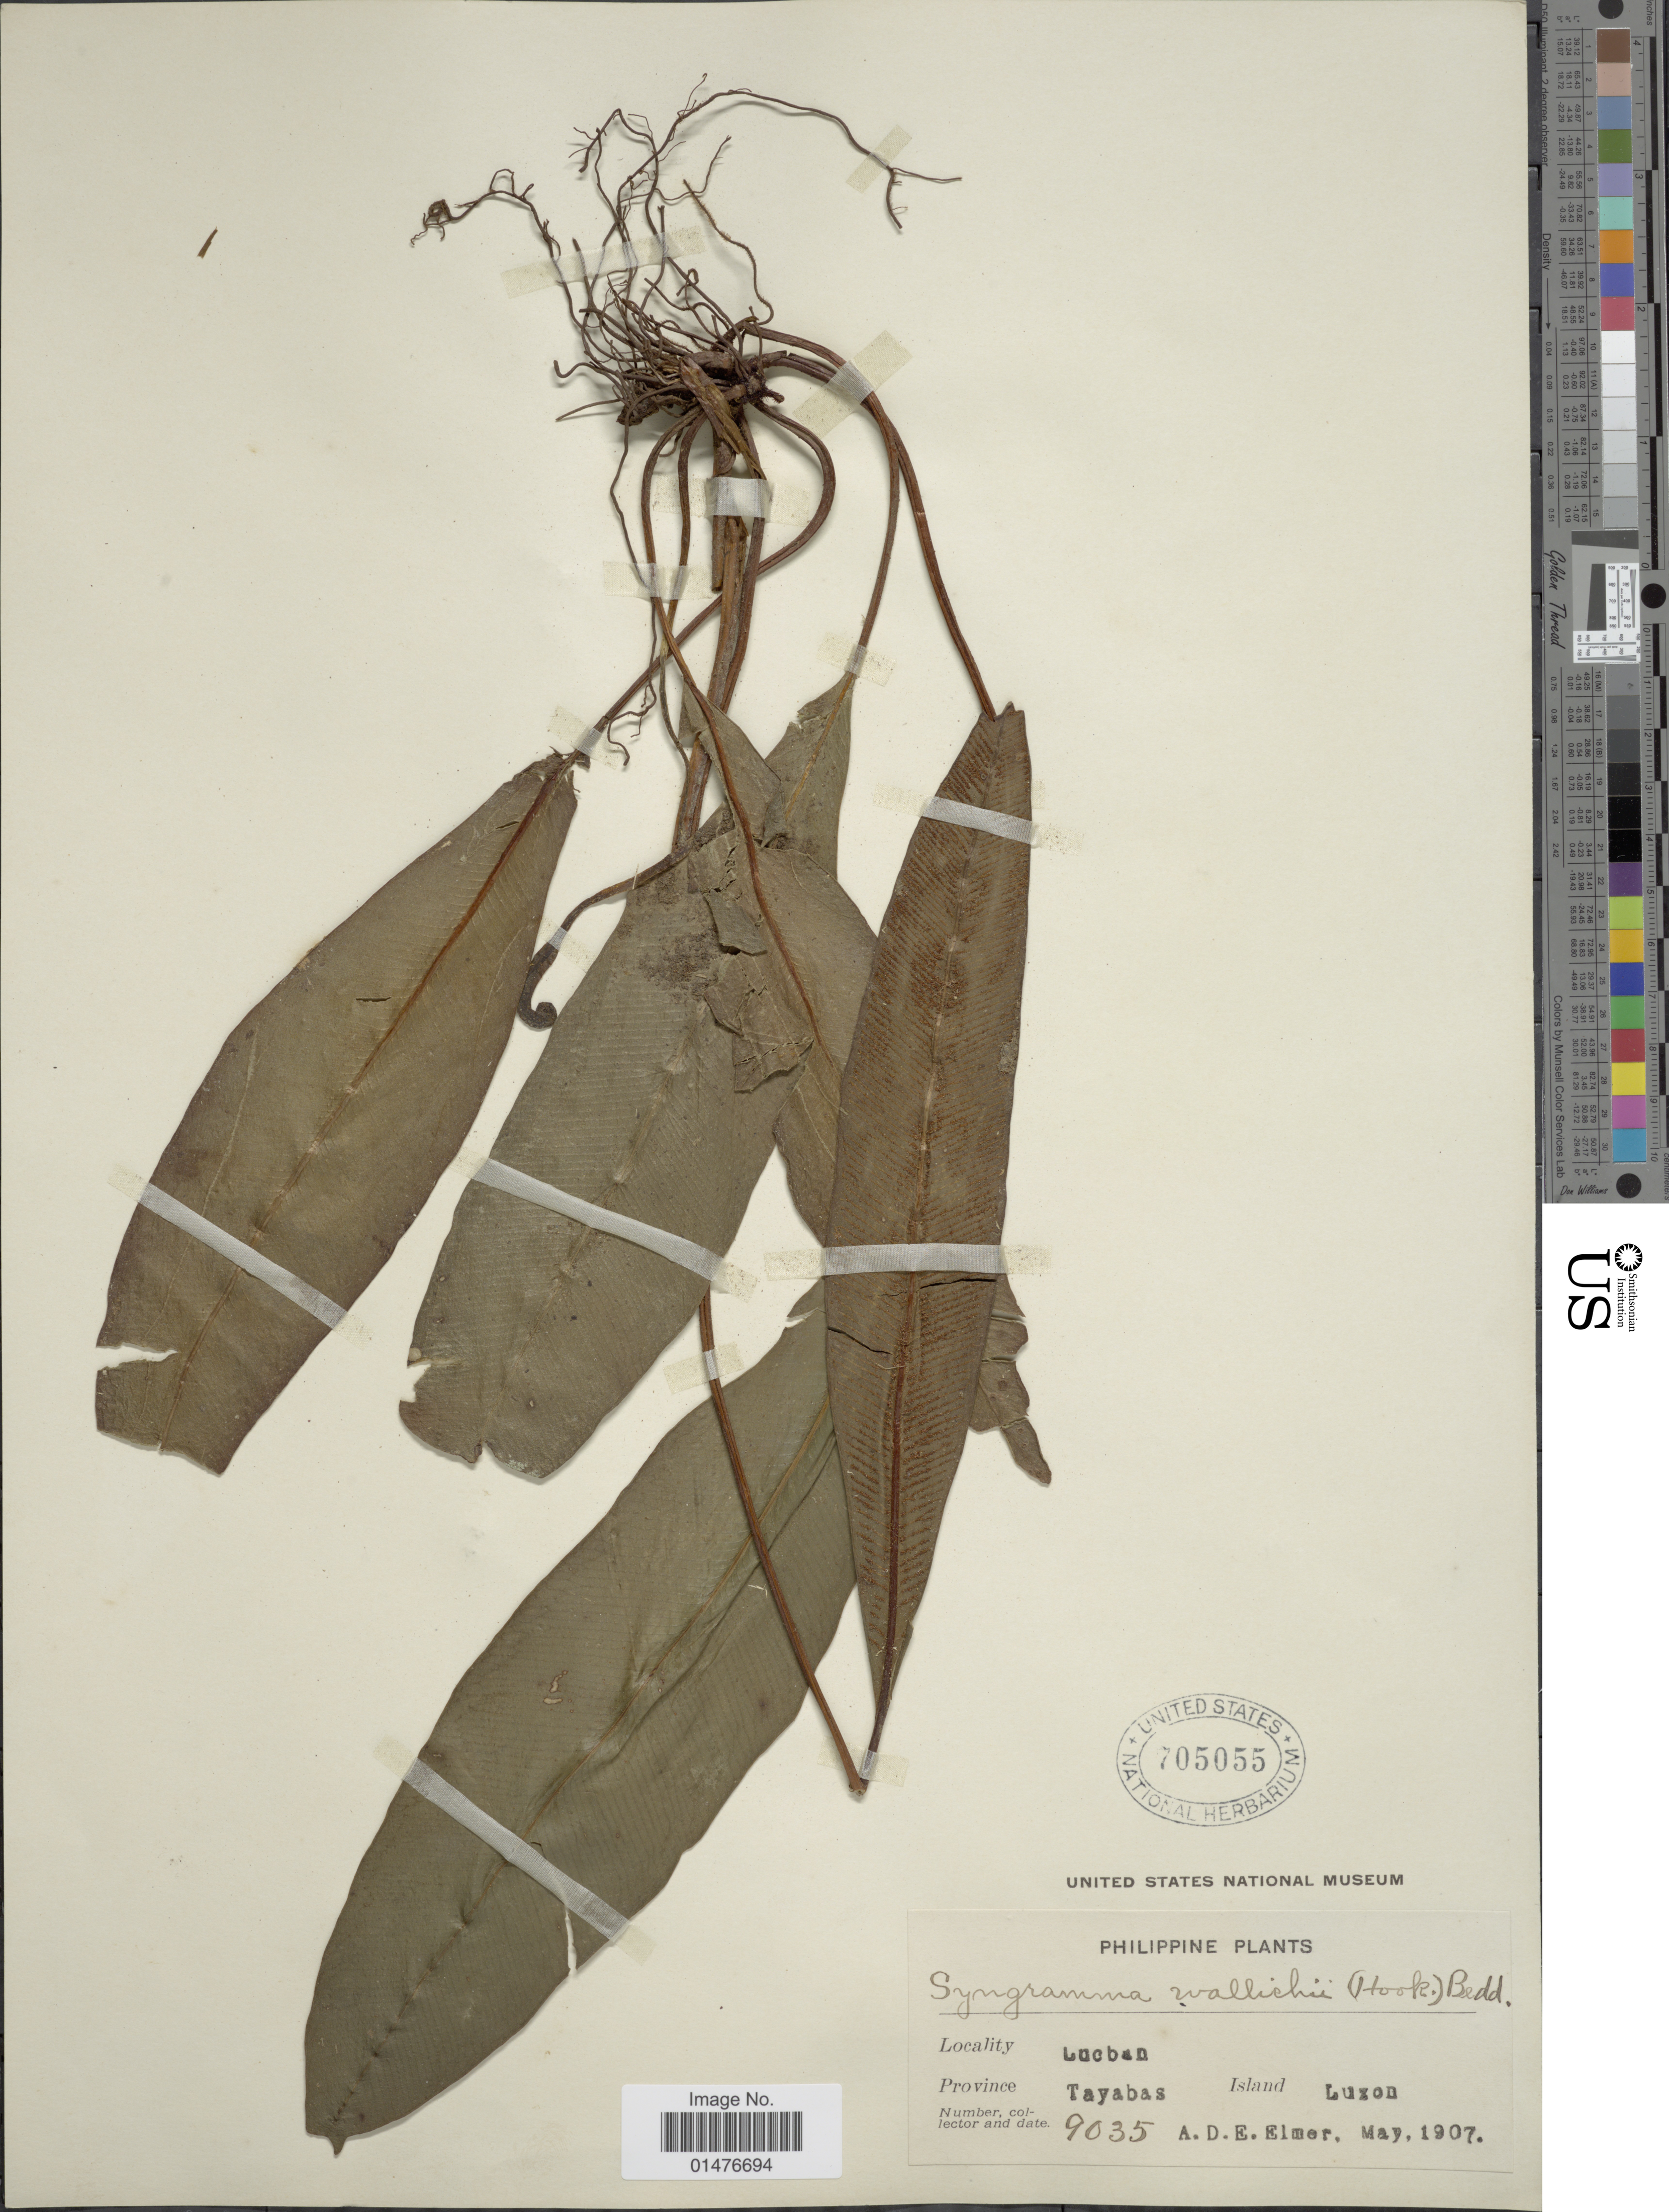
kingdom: Plantae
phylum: Tracheophyta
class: Polypodiopsida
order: Polypodiales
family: Pteridaceae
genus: Syngramma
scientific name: Syngramma vittiformis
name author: J. Sm.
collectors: A. D. E. Elmer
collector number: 9035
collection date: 1907-05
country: Philippines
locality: Lucban, Tayabas , Luzon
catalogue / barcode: US 705055